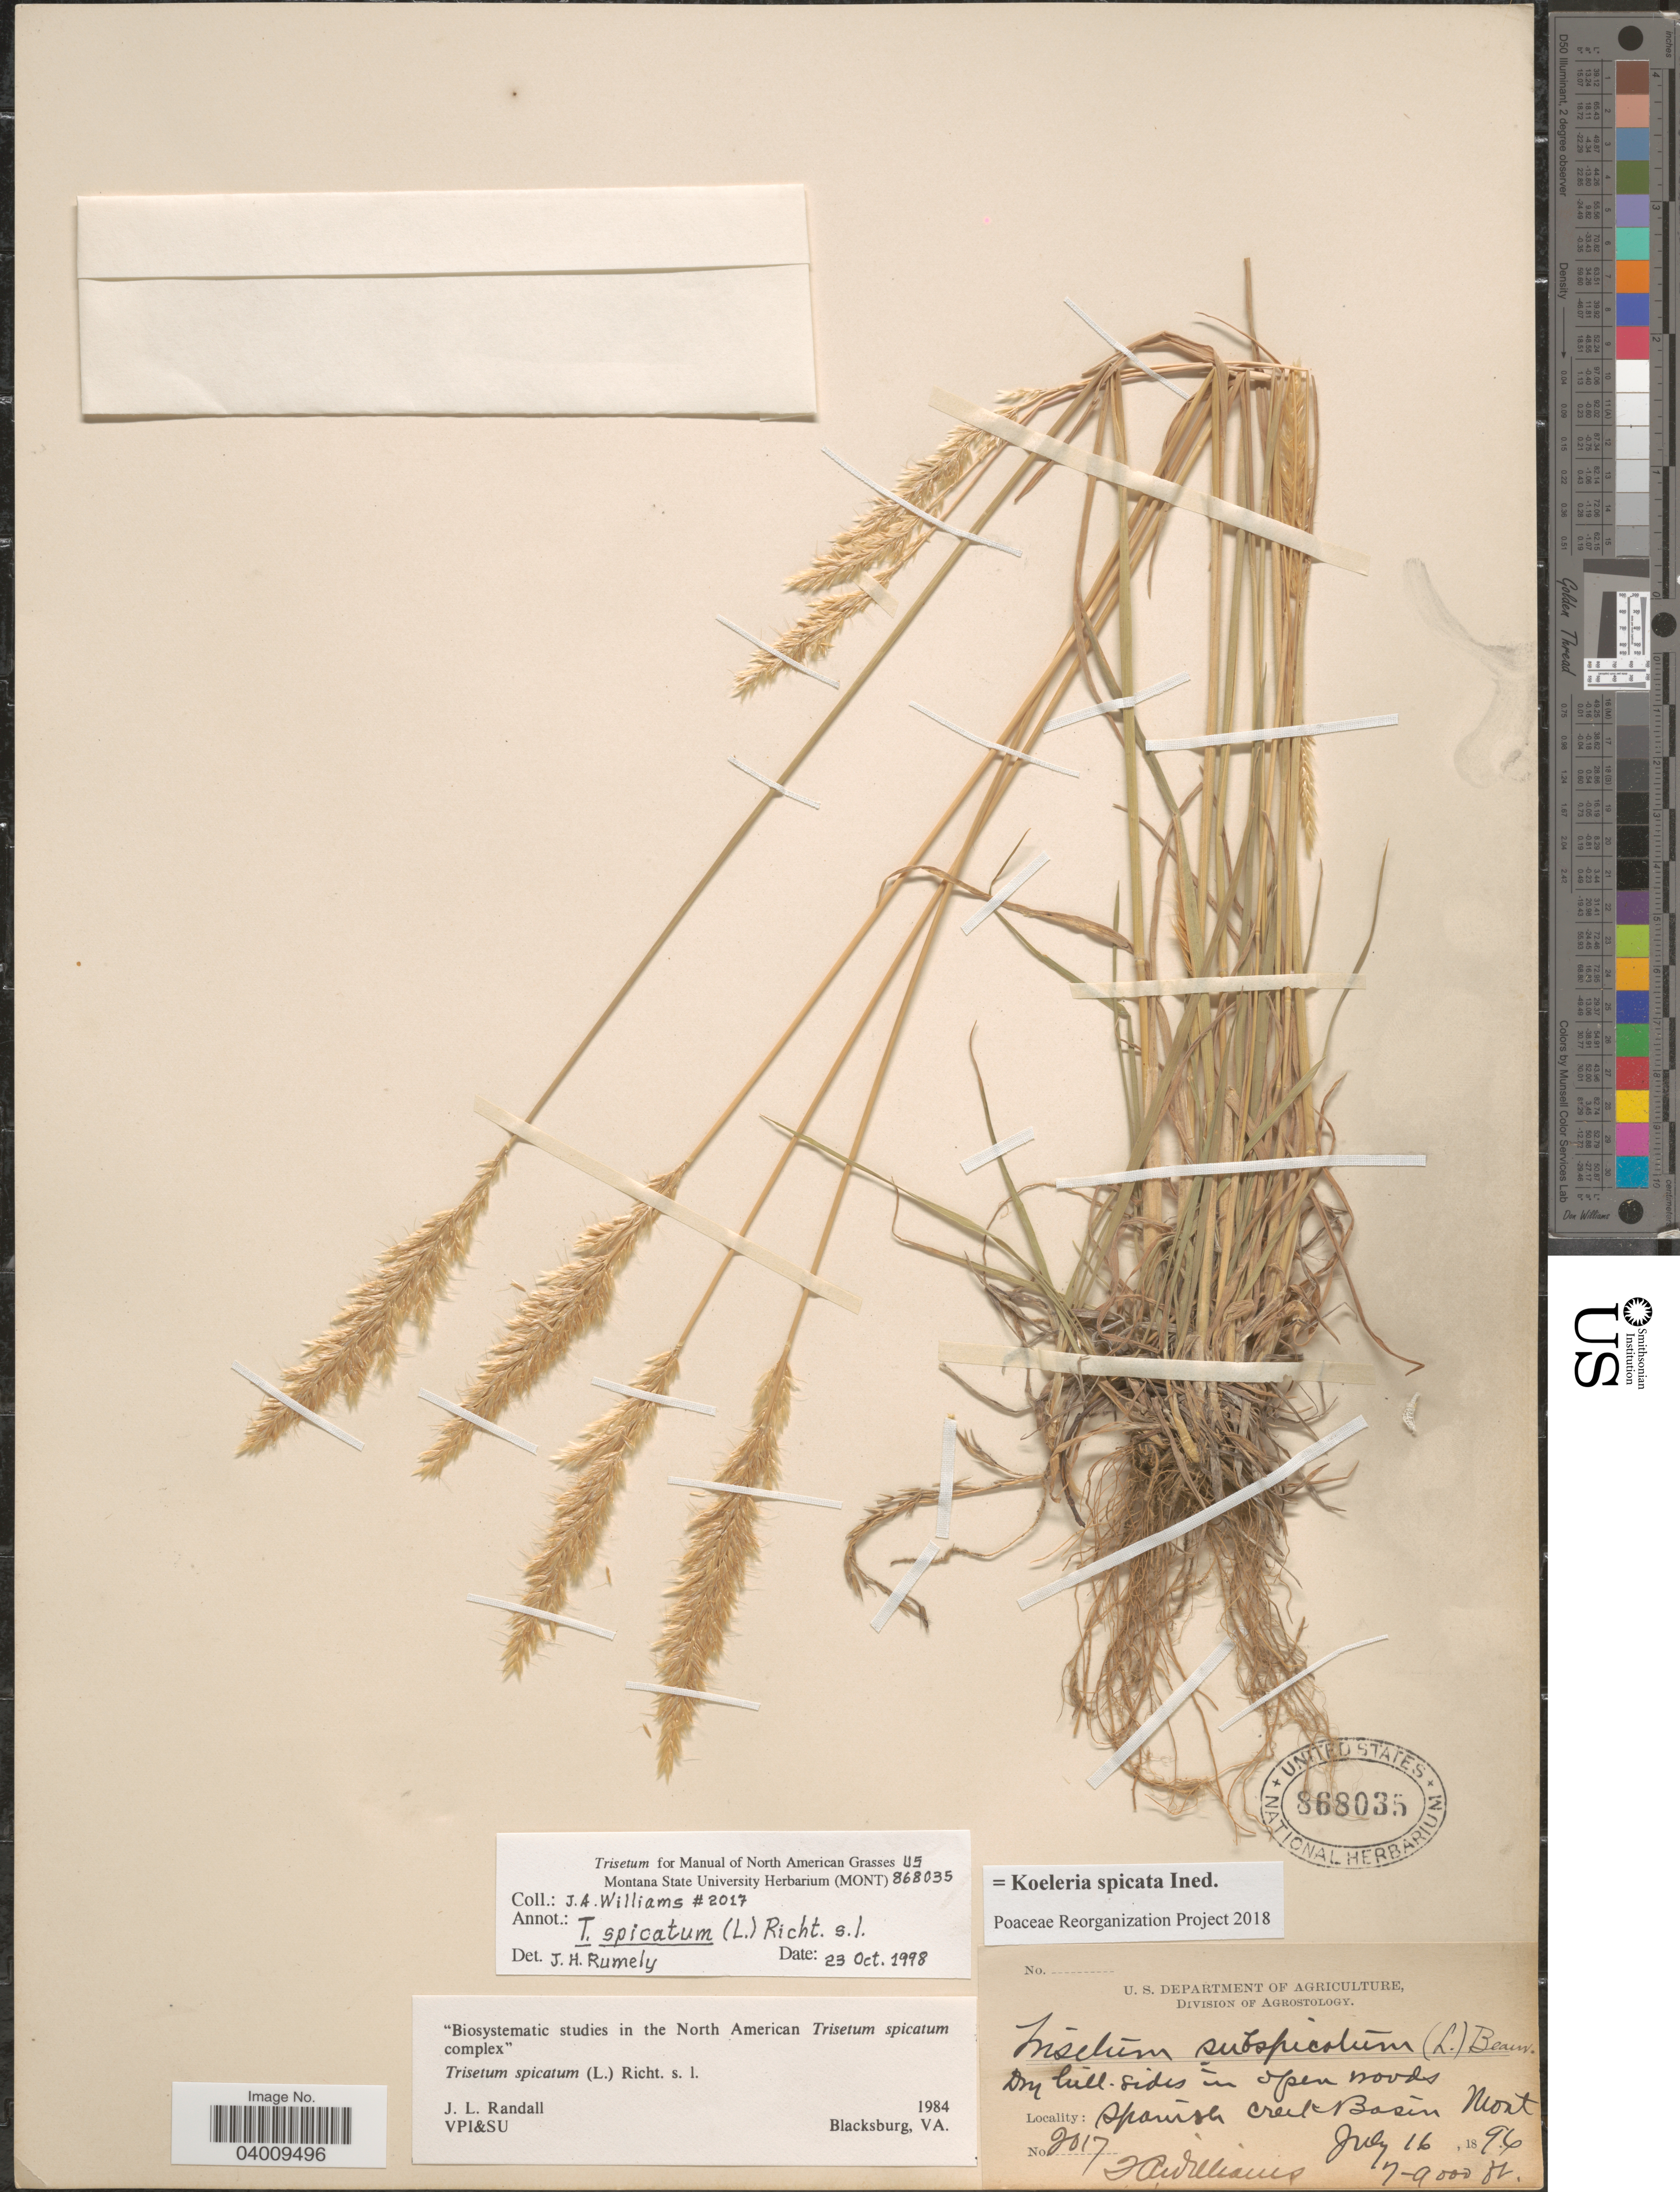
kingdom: Plantae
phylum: Tracheophyta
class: Liliopsida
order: Poales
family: Poaceae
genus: Koeleria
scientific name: Koeleria spicata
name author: (L.) Barberá et al.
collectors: T. A. Williams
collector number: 2017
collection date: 1896-07-16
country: United States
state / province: Montana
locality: Spanish Creek Basin.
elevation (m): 2134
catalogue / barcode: US 868035